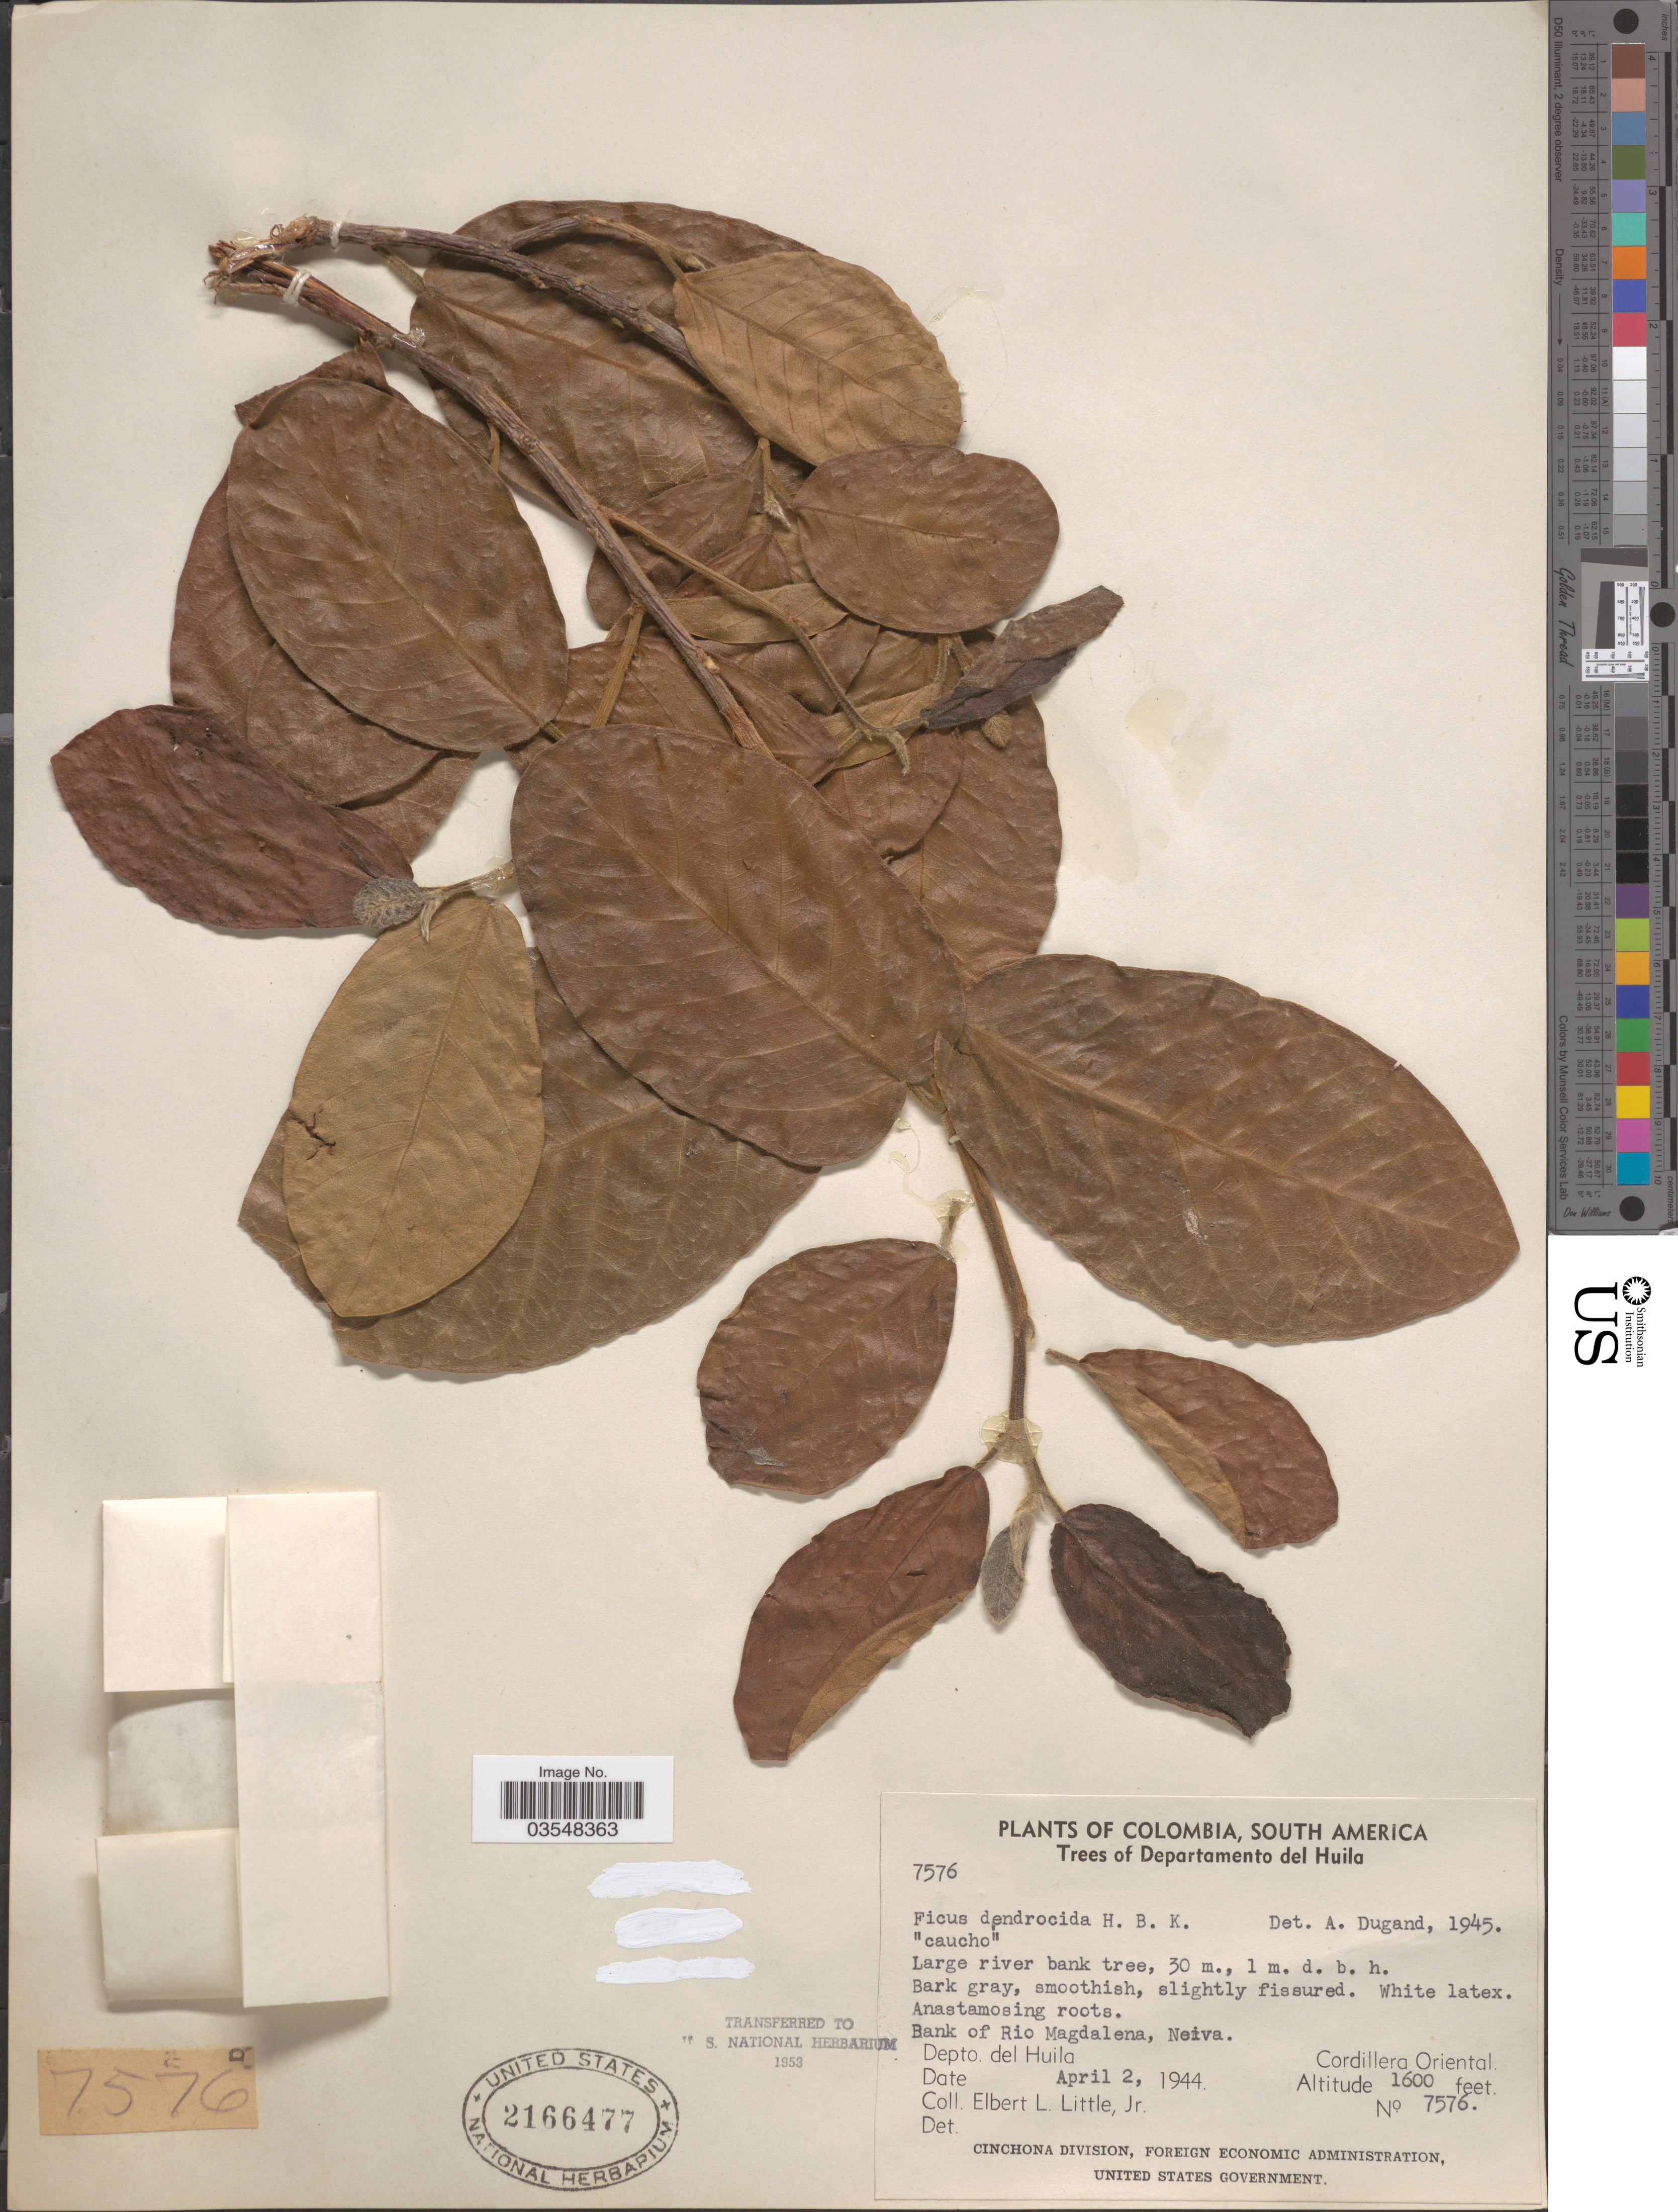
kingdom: Plantae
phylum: Tracheophyta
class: Magnoliopsida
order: Rosales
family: Moraceae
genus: Ficus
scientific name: Ficus dendrocida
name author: Kunth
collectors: E. L. Little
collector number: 7576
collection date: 1944-04-02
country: Colombia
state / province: Huila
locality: Departamento del Huila. Bank of Rio Magdalena, Neiva. Cordillera Oriental.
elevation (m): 488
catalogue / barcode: US 2166477